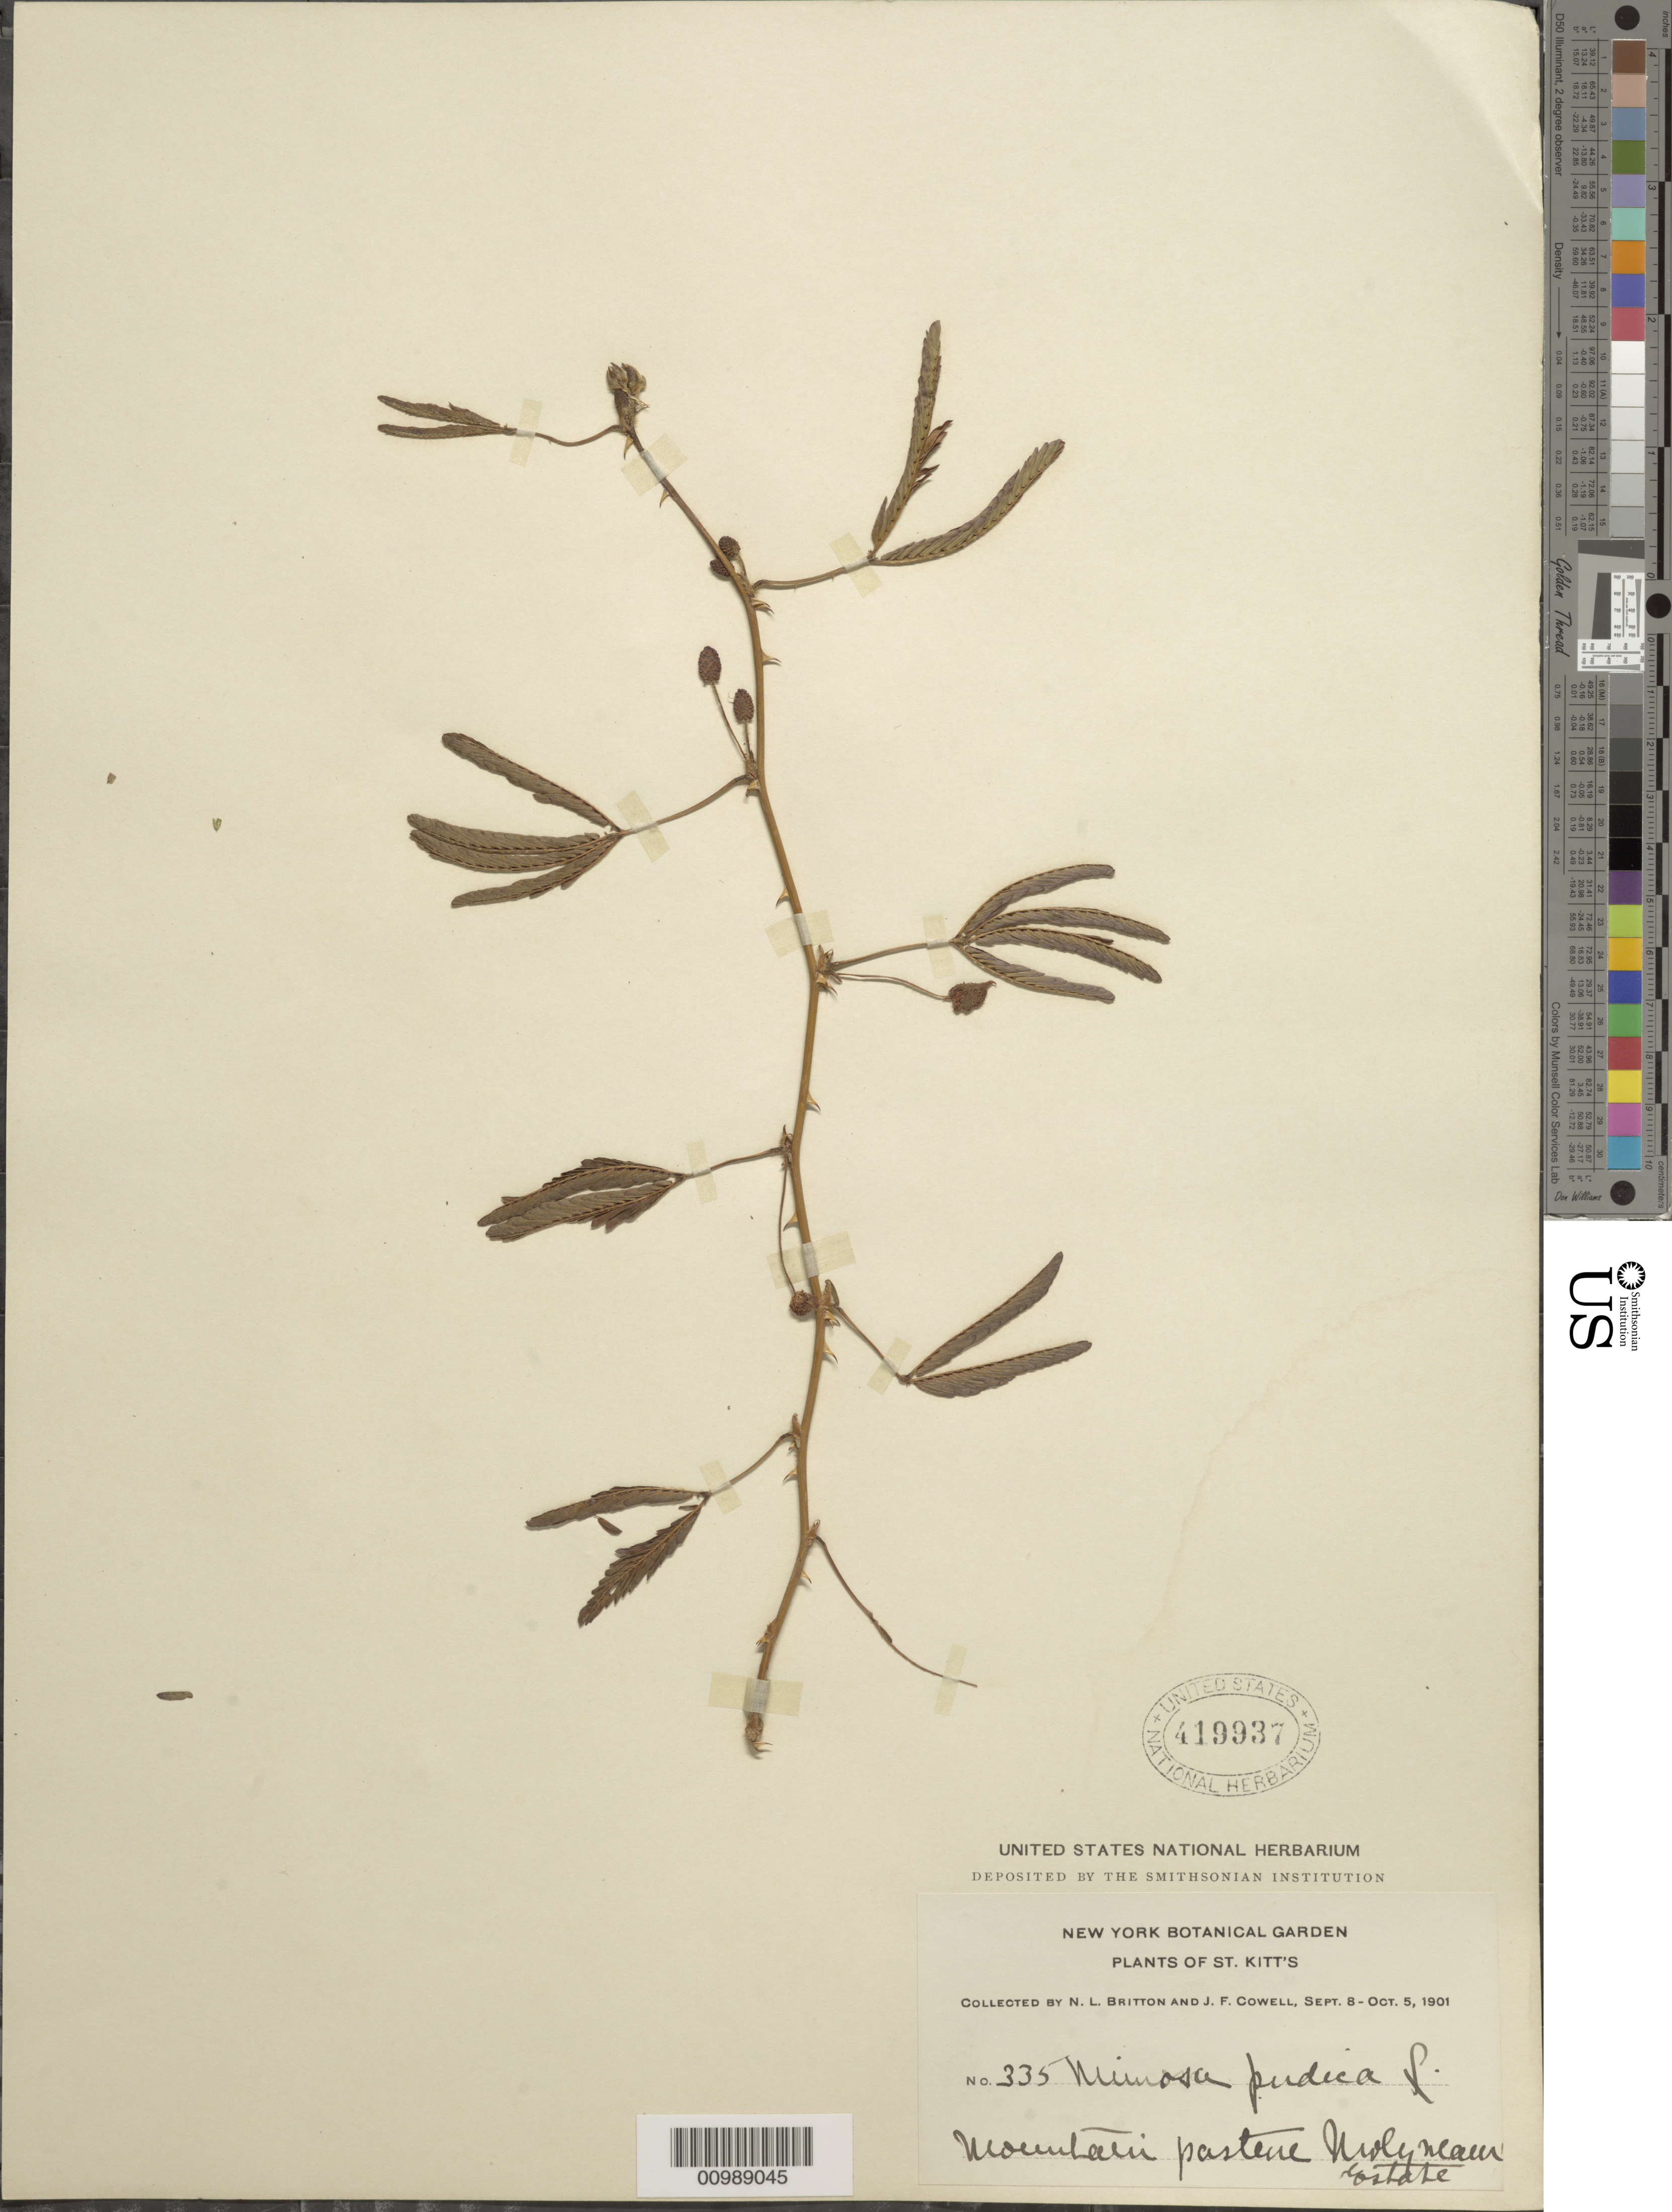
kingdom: Plantae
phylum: Tracheophyta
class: Magnoliopsida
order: Fabales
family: Fabaceae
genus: Mimosa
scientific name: Mimosa pudica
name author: L.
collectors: J. F. Cowell & N. Britton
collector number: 335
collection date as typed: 08 Sep 1901 to 05 Oct 1901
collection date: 1901-09-08/1901-10-05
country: St. Christopher-Nevis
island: St. Christopher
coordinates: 0 N, 0 E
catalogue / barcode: US 419937